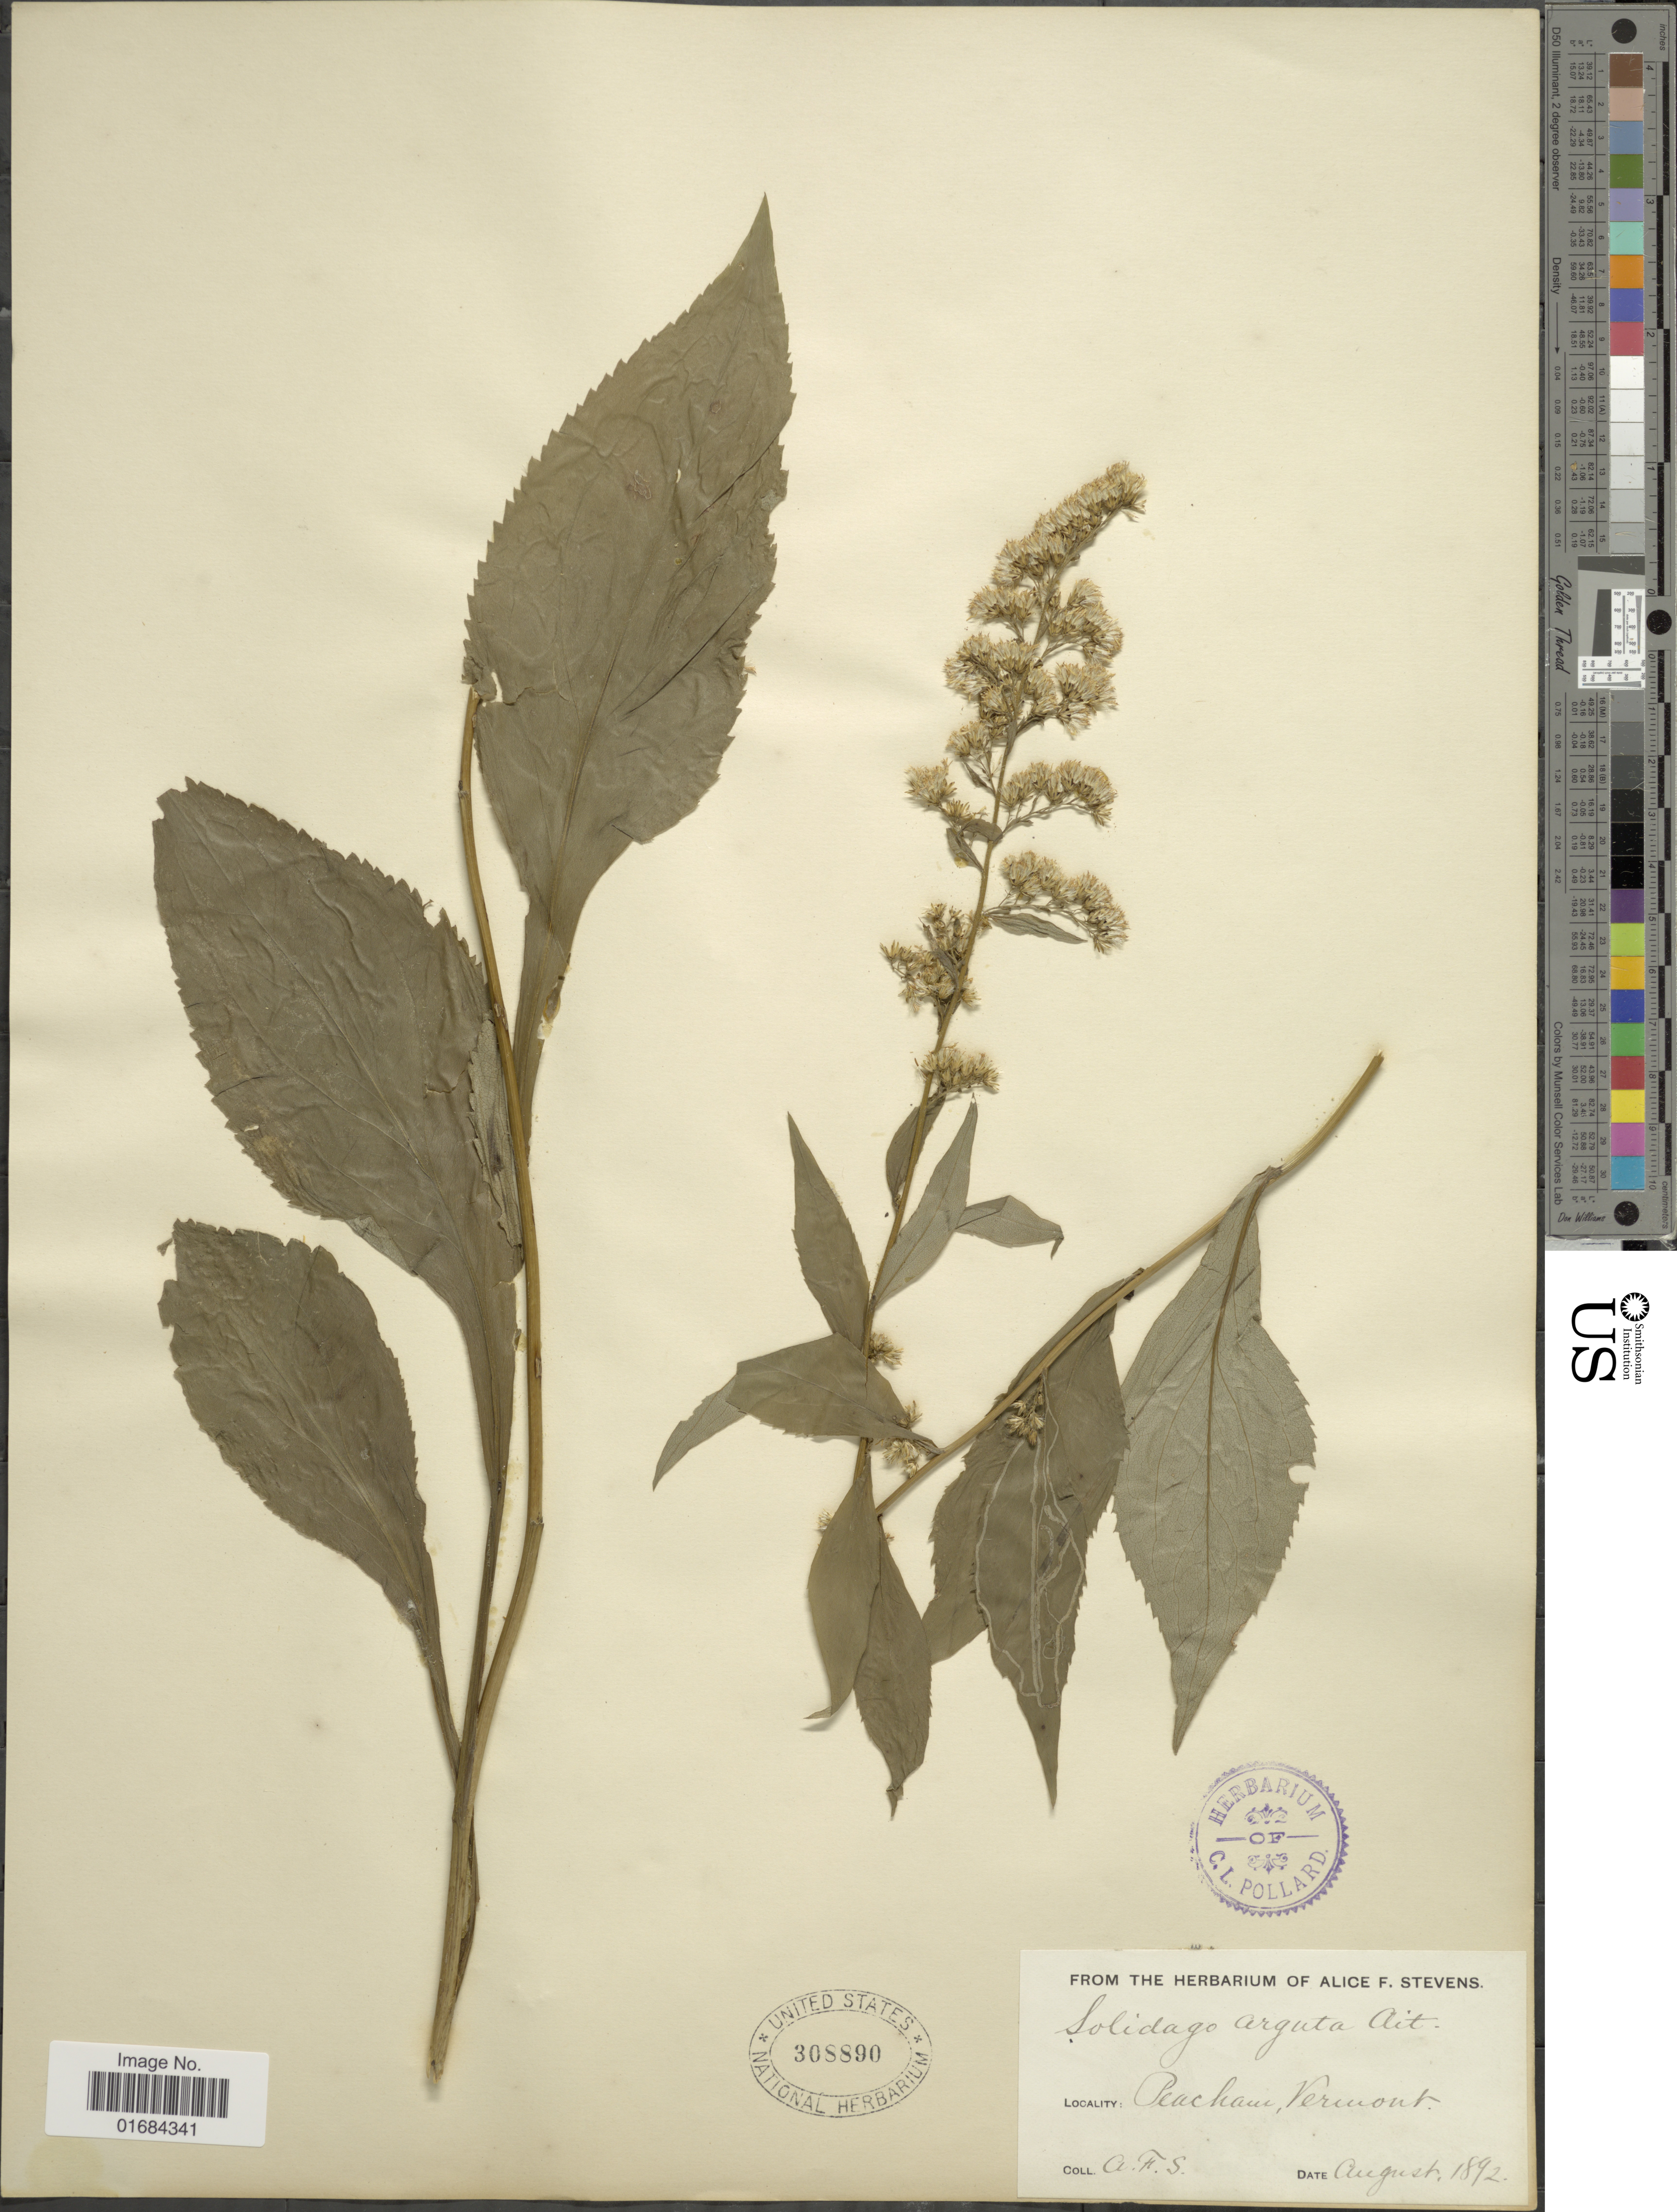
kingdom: Plantae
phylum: Tracheophyta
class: Magnoliopsida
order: Asterales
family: Asteraceae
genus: Solidago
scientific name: Solidago arguta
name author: Aiton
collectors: A. Stevens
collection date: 1892-08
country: United States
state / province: Vermont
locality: Peacham.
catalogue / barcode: US 308890